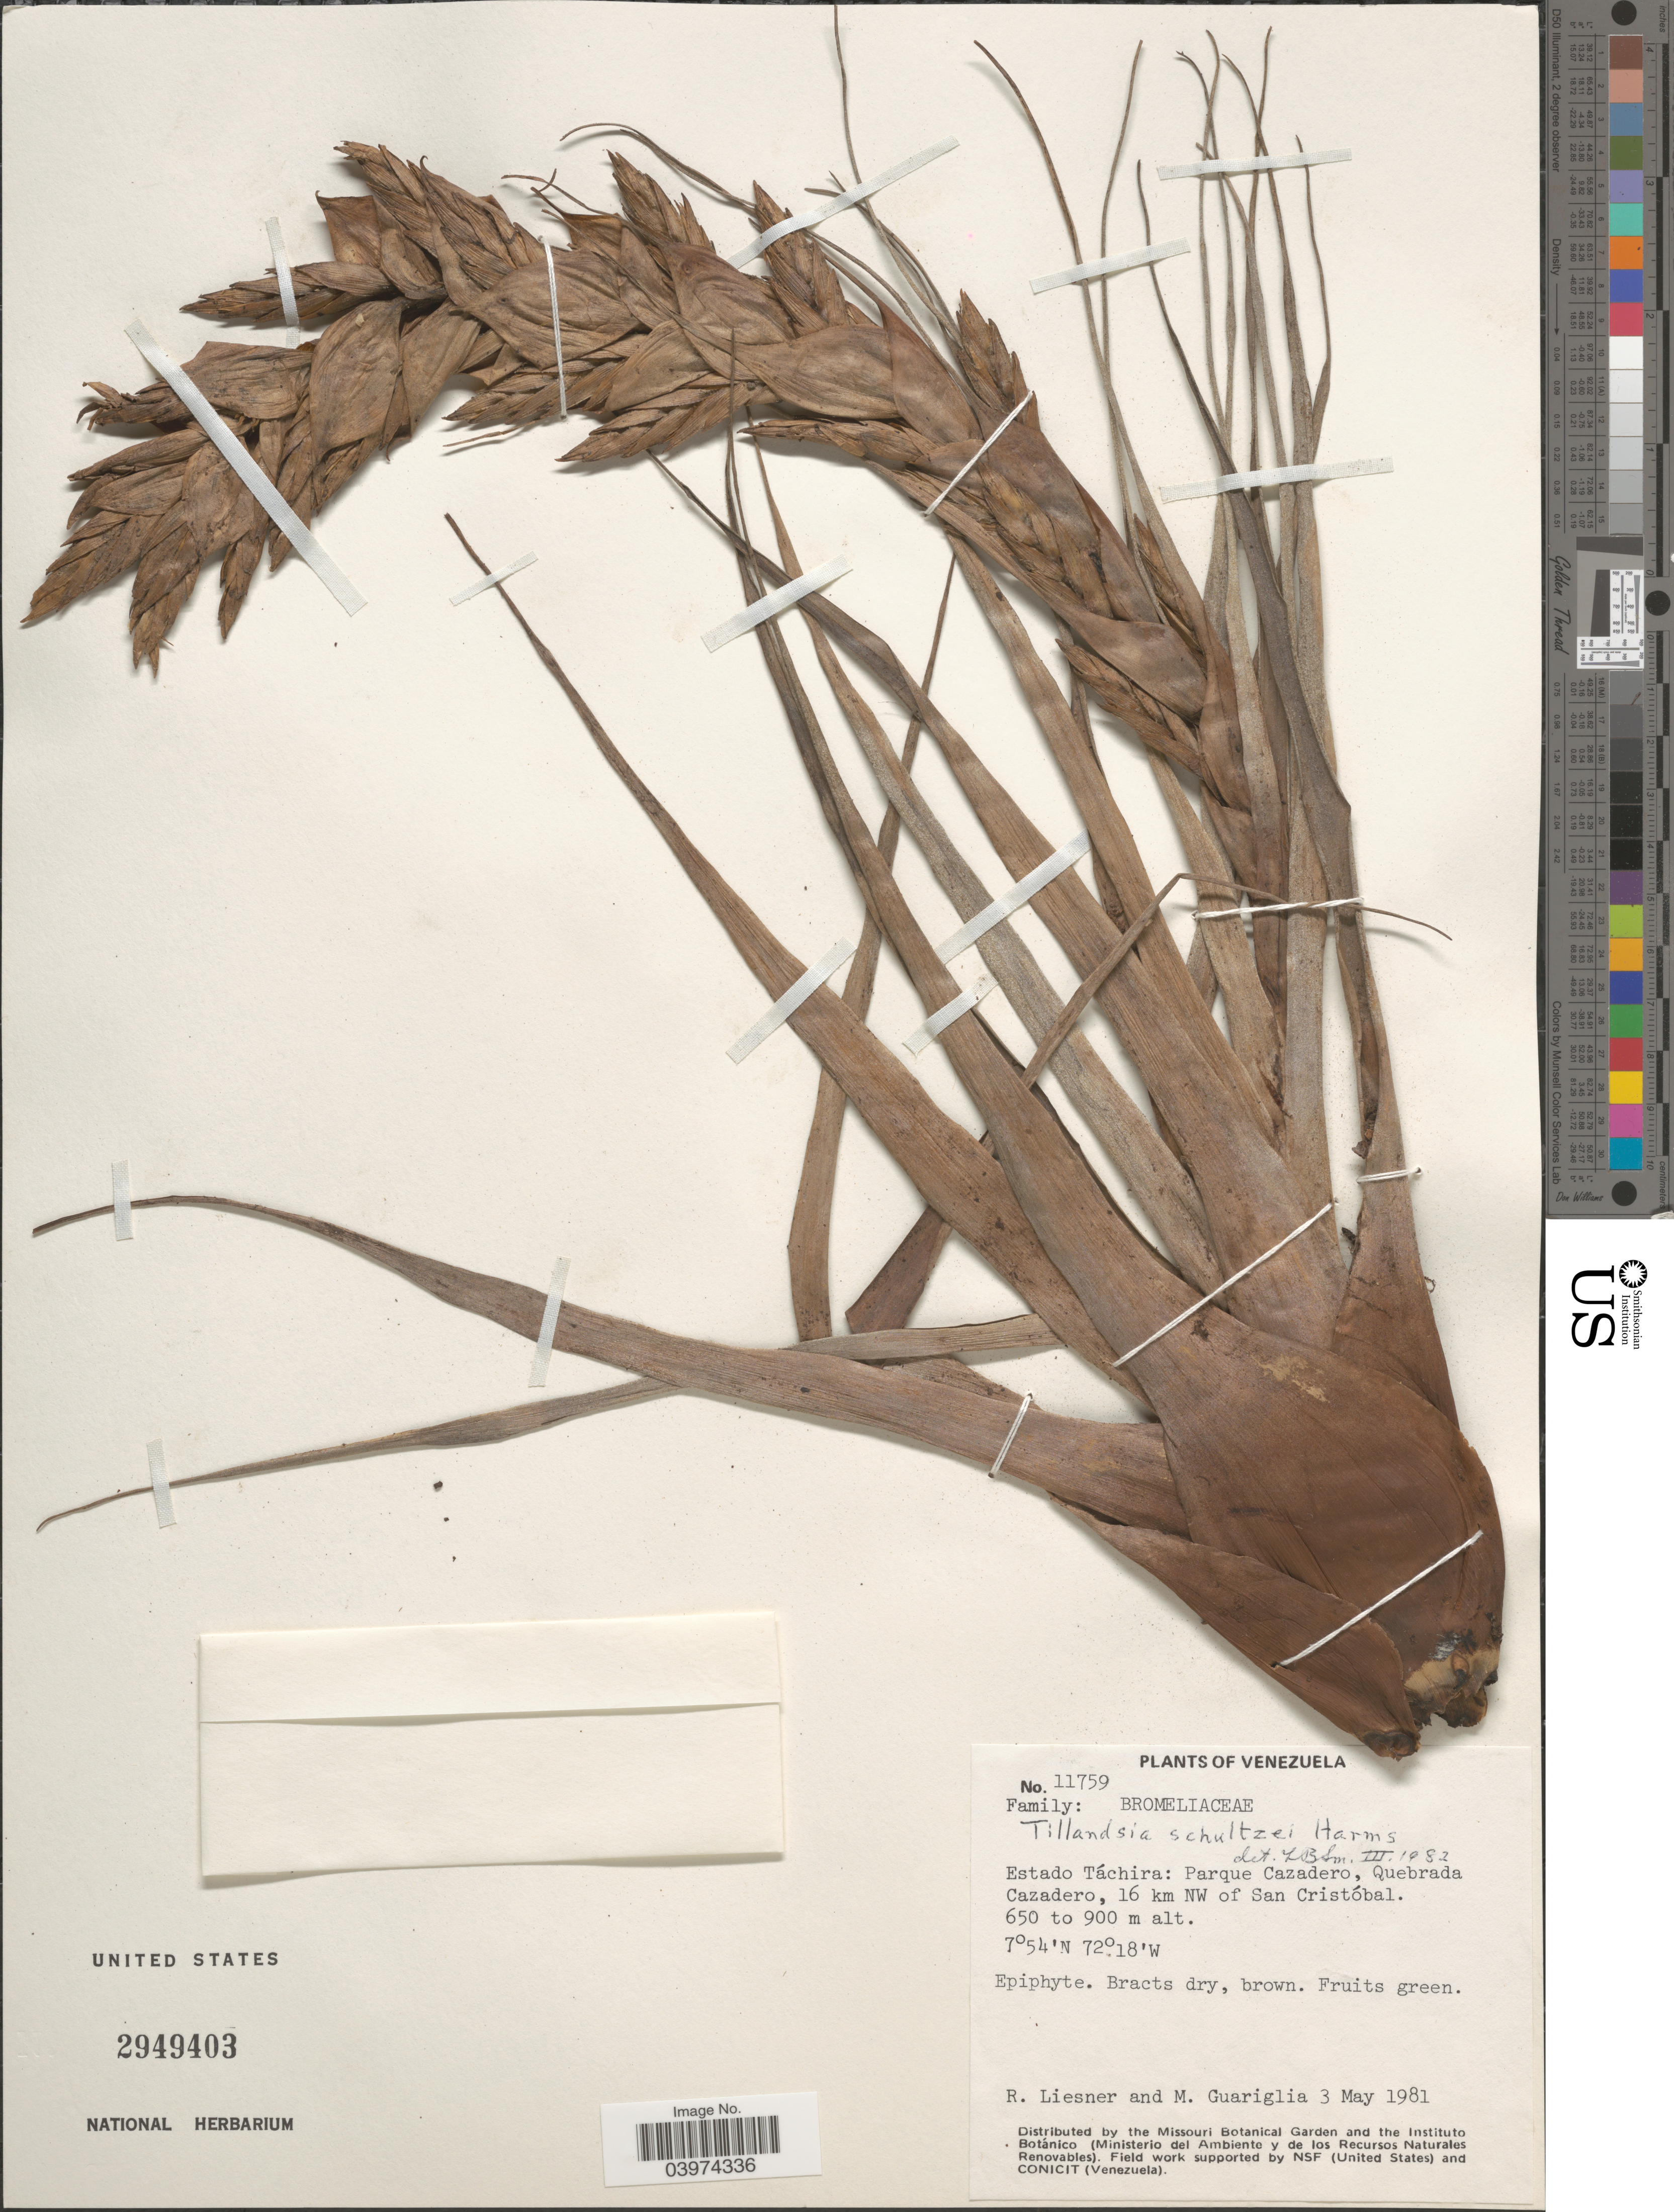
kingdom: Plantae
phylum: Tracheophyta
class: Liliopsida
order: Poales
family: Bromeliaceae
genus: Tillandsia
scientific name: Tillandsia schultzei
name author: Harms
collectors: R. L. Liesner & M. Guariglia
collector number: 11759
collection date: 1981-05-03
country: Venezuela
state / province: Tachira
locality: Parque Cazadero, Quebrada Cazadero, 16 km NW of San Cristóbal.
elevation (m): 650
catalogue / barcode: US 2949403